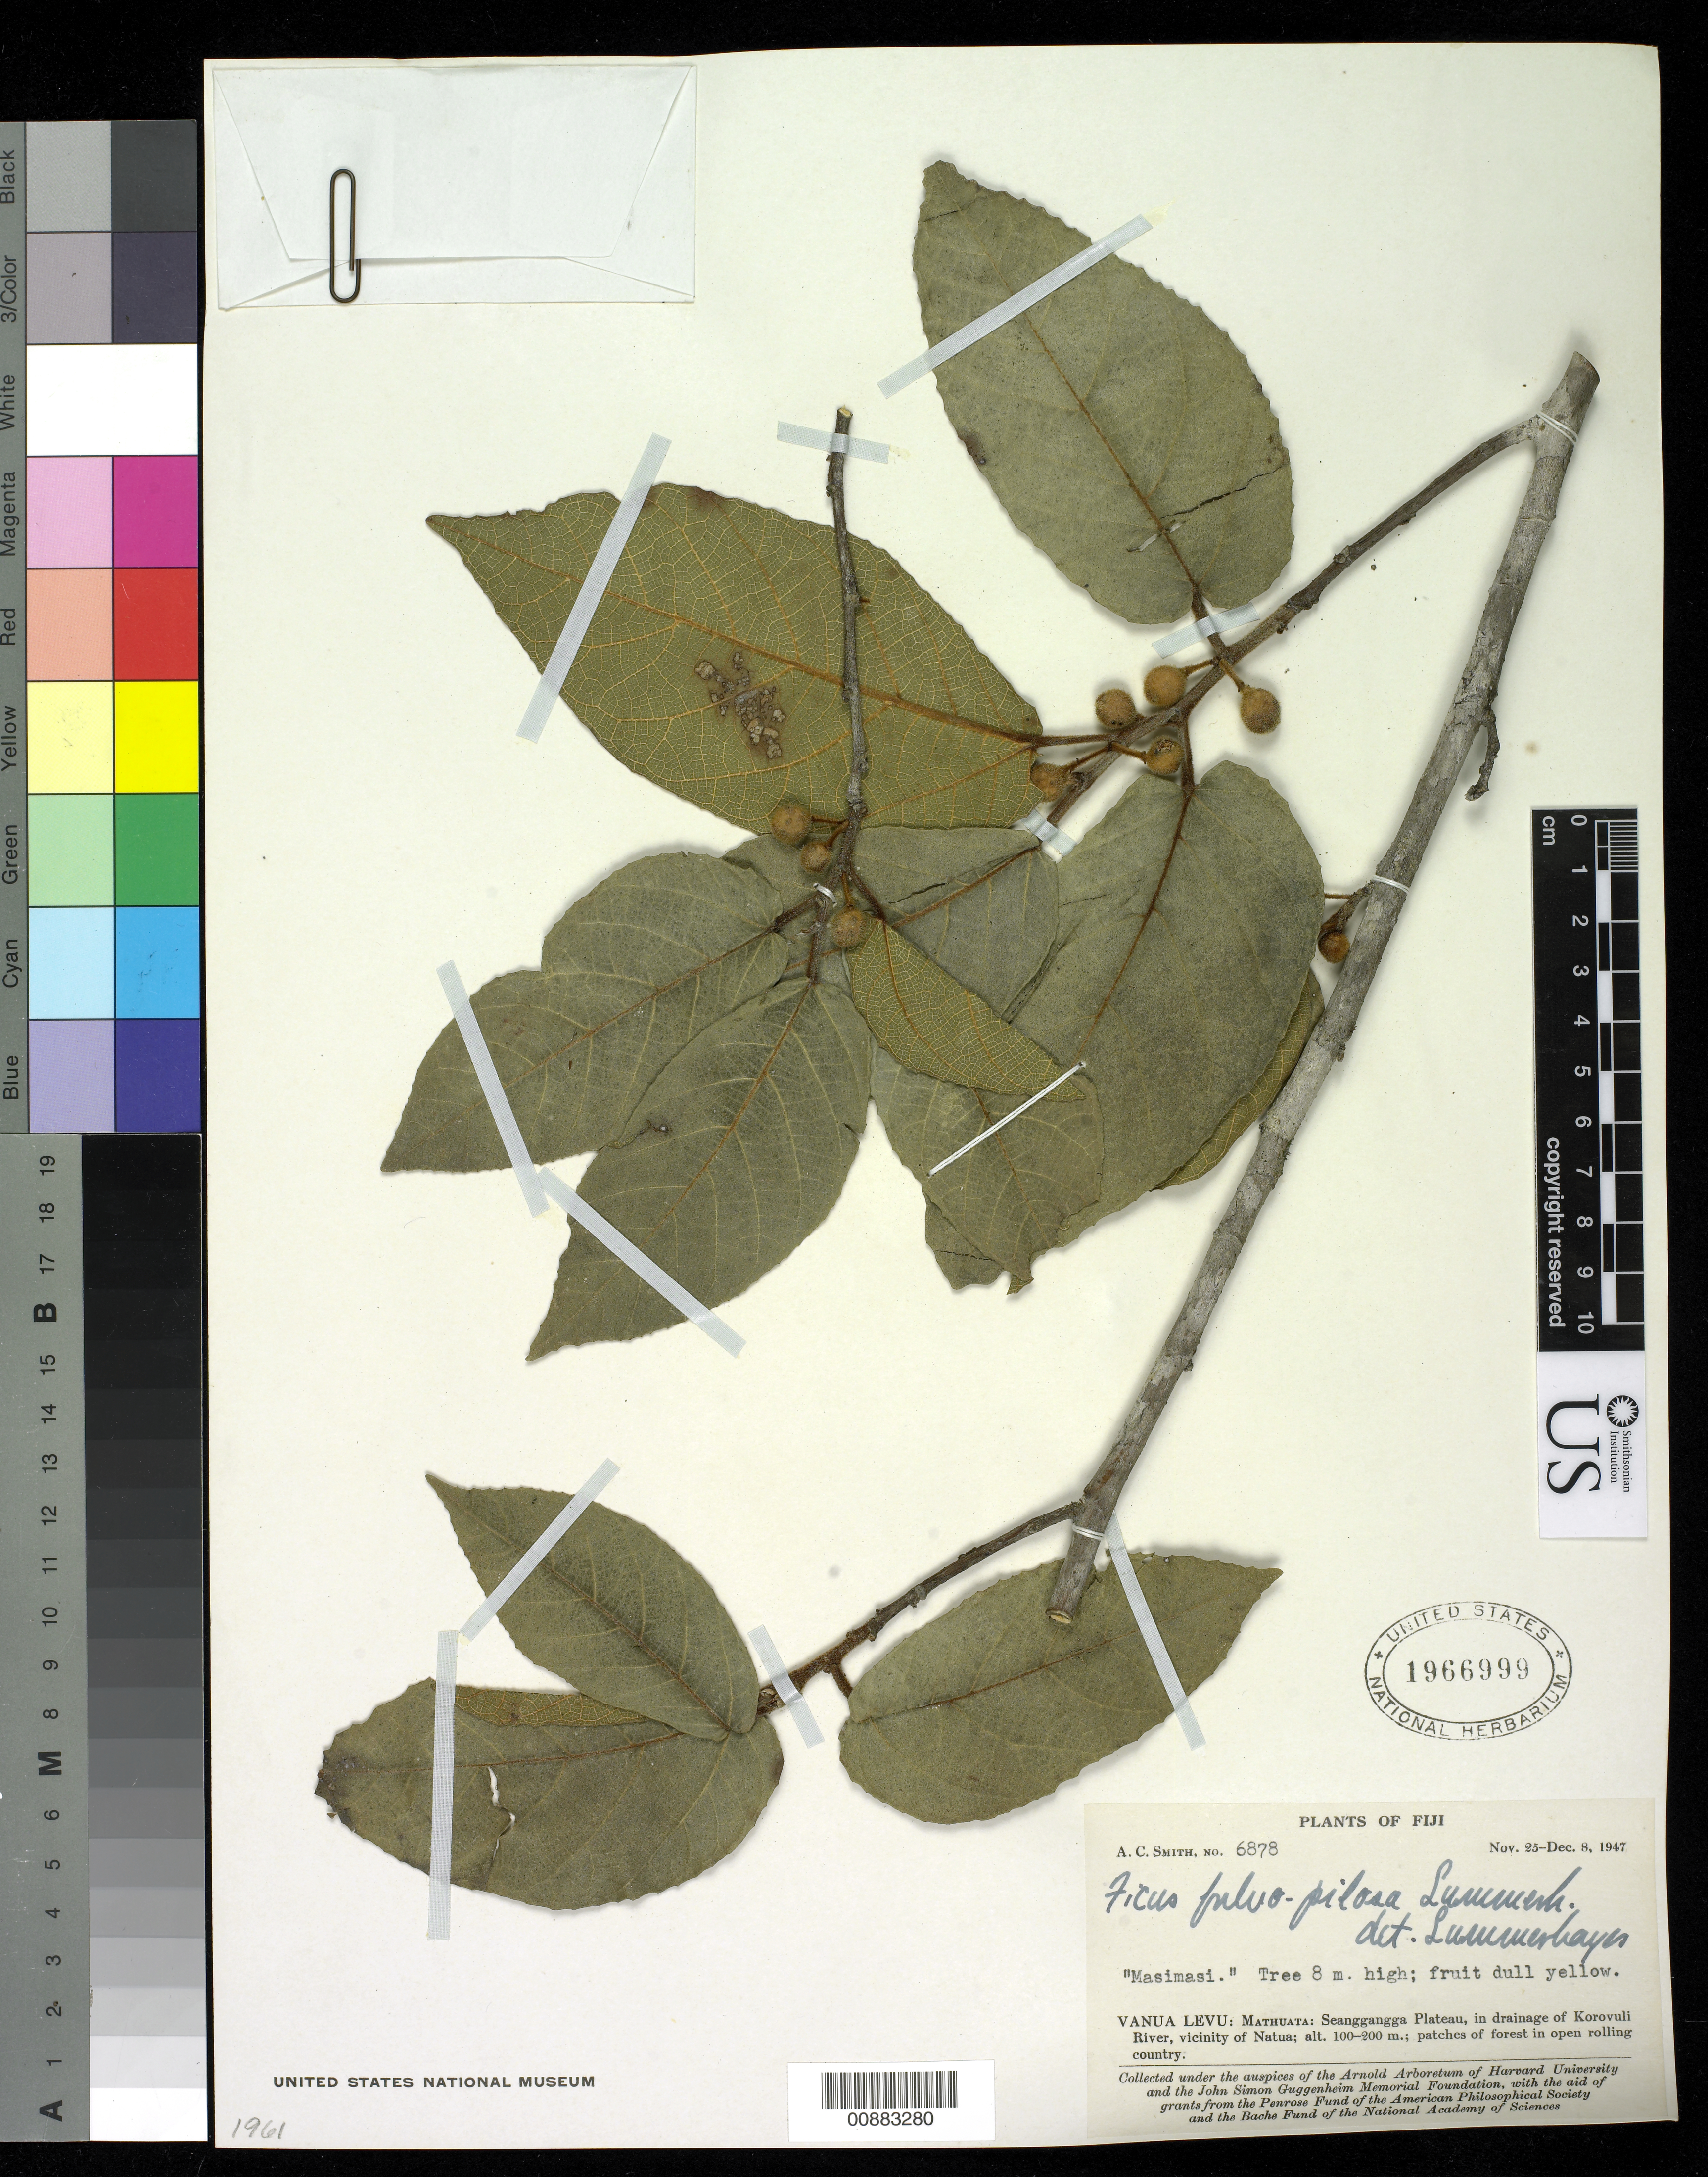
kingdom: Plantae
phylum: Tracheophyta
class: Magnoliopsida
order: Rosales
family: Moraceae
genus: Ficus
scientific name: Ficus fulvopilosa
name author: Summerh.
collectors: C. A. Smith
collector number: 6878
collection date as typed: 25 Nov 1947 to 08 Dec 1947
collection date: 1947-11-25/1947-12-08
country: Fiji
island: Macuata-i-wai [Mathuata-i-wai]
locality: Mathuata: Seanggangga Plateau, in drainage of Korovuli River, vicinity of Natua.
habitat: Patches of forest in open rolling country.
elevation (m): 100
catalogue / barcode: US 1966999